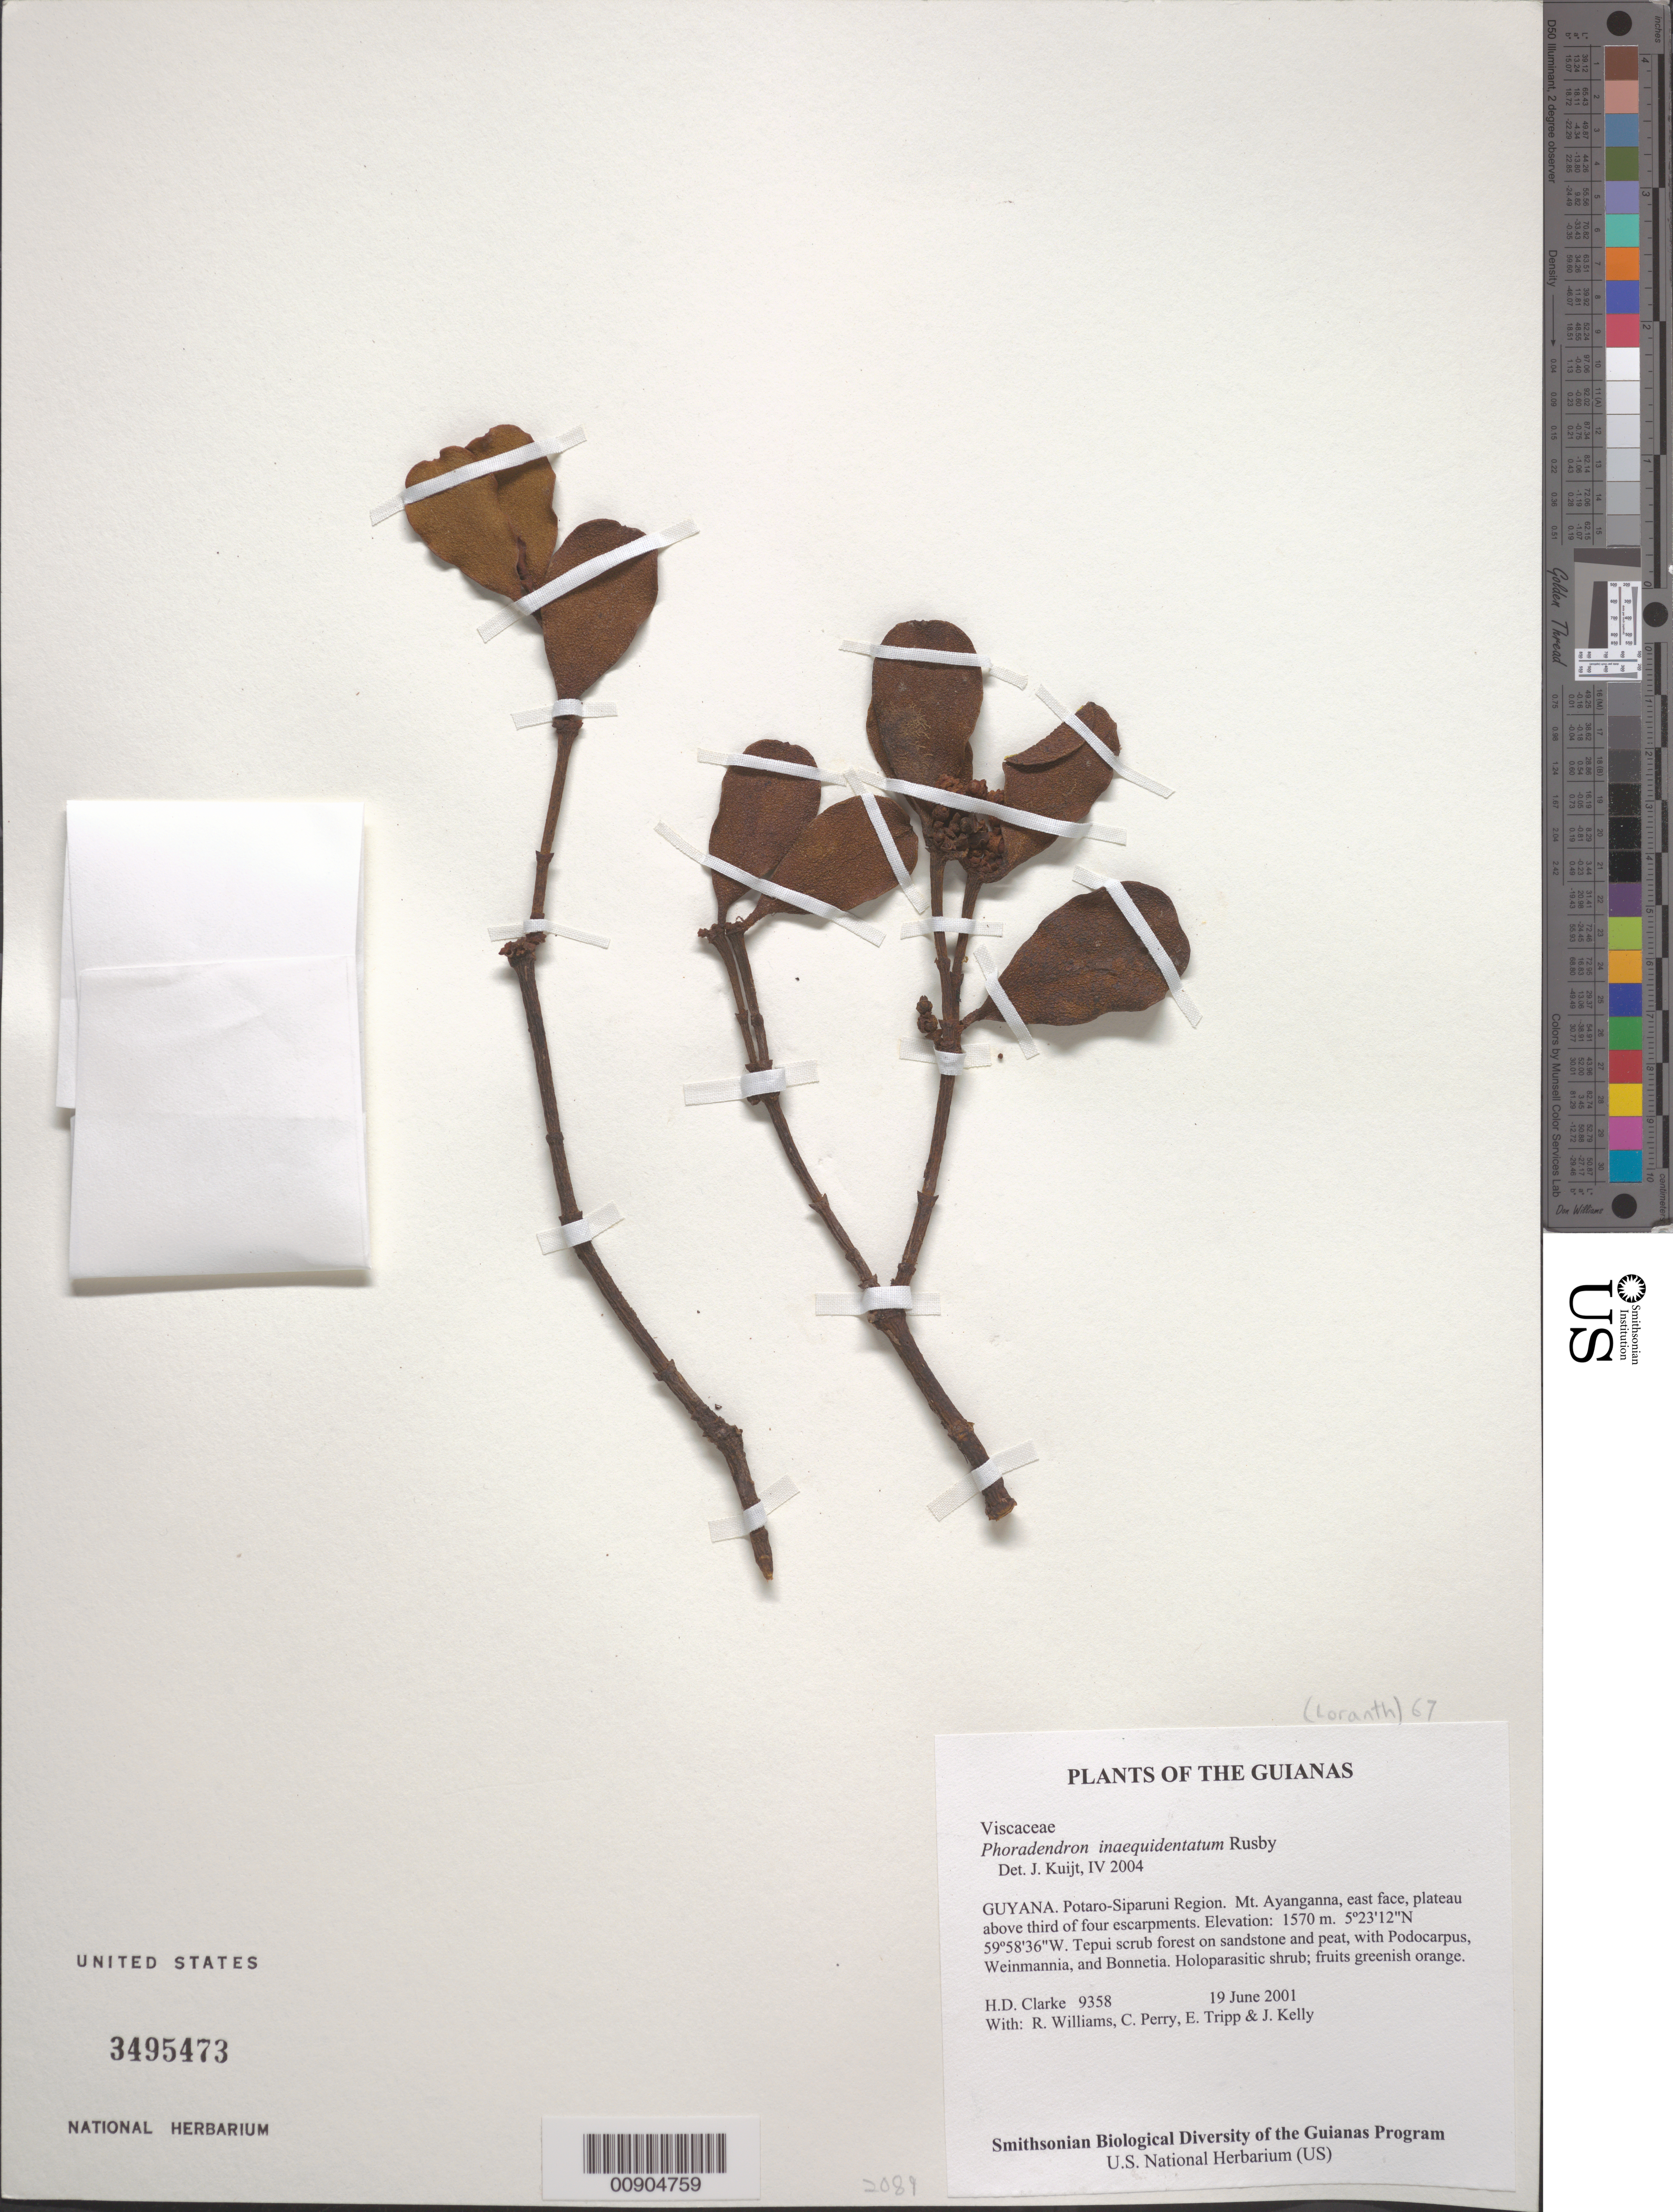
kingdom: Plantae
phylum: Tracheophyta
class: Magnoliopsida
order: Santalales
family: Viscaceae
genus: Phoradendron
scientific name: Phoradendron inaequidentatum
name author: Rusby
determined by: Kuijt, Job, (CANADA)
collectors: H. D. Clarke, R. Williams, C. Perry, E. Tripp & J. Kelly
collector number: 9358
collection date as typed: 19 June 2001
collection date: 2001-06-19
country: Guyana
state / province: Potaro-Siparuni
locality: Mt. Ayanganna, east face, plateau above third of four escarpments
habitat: Tepui scrub forest on sandstone and peat, with Podocarpus, Weinmannia, and Bonnetia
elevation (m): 1570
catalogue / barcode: US 3495473